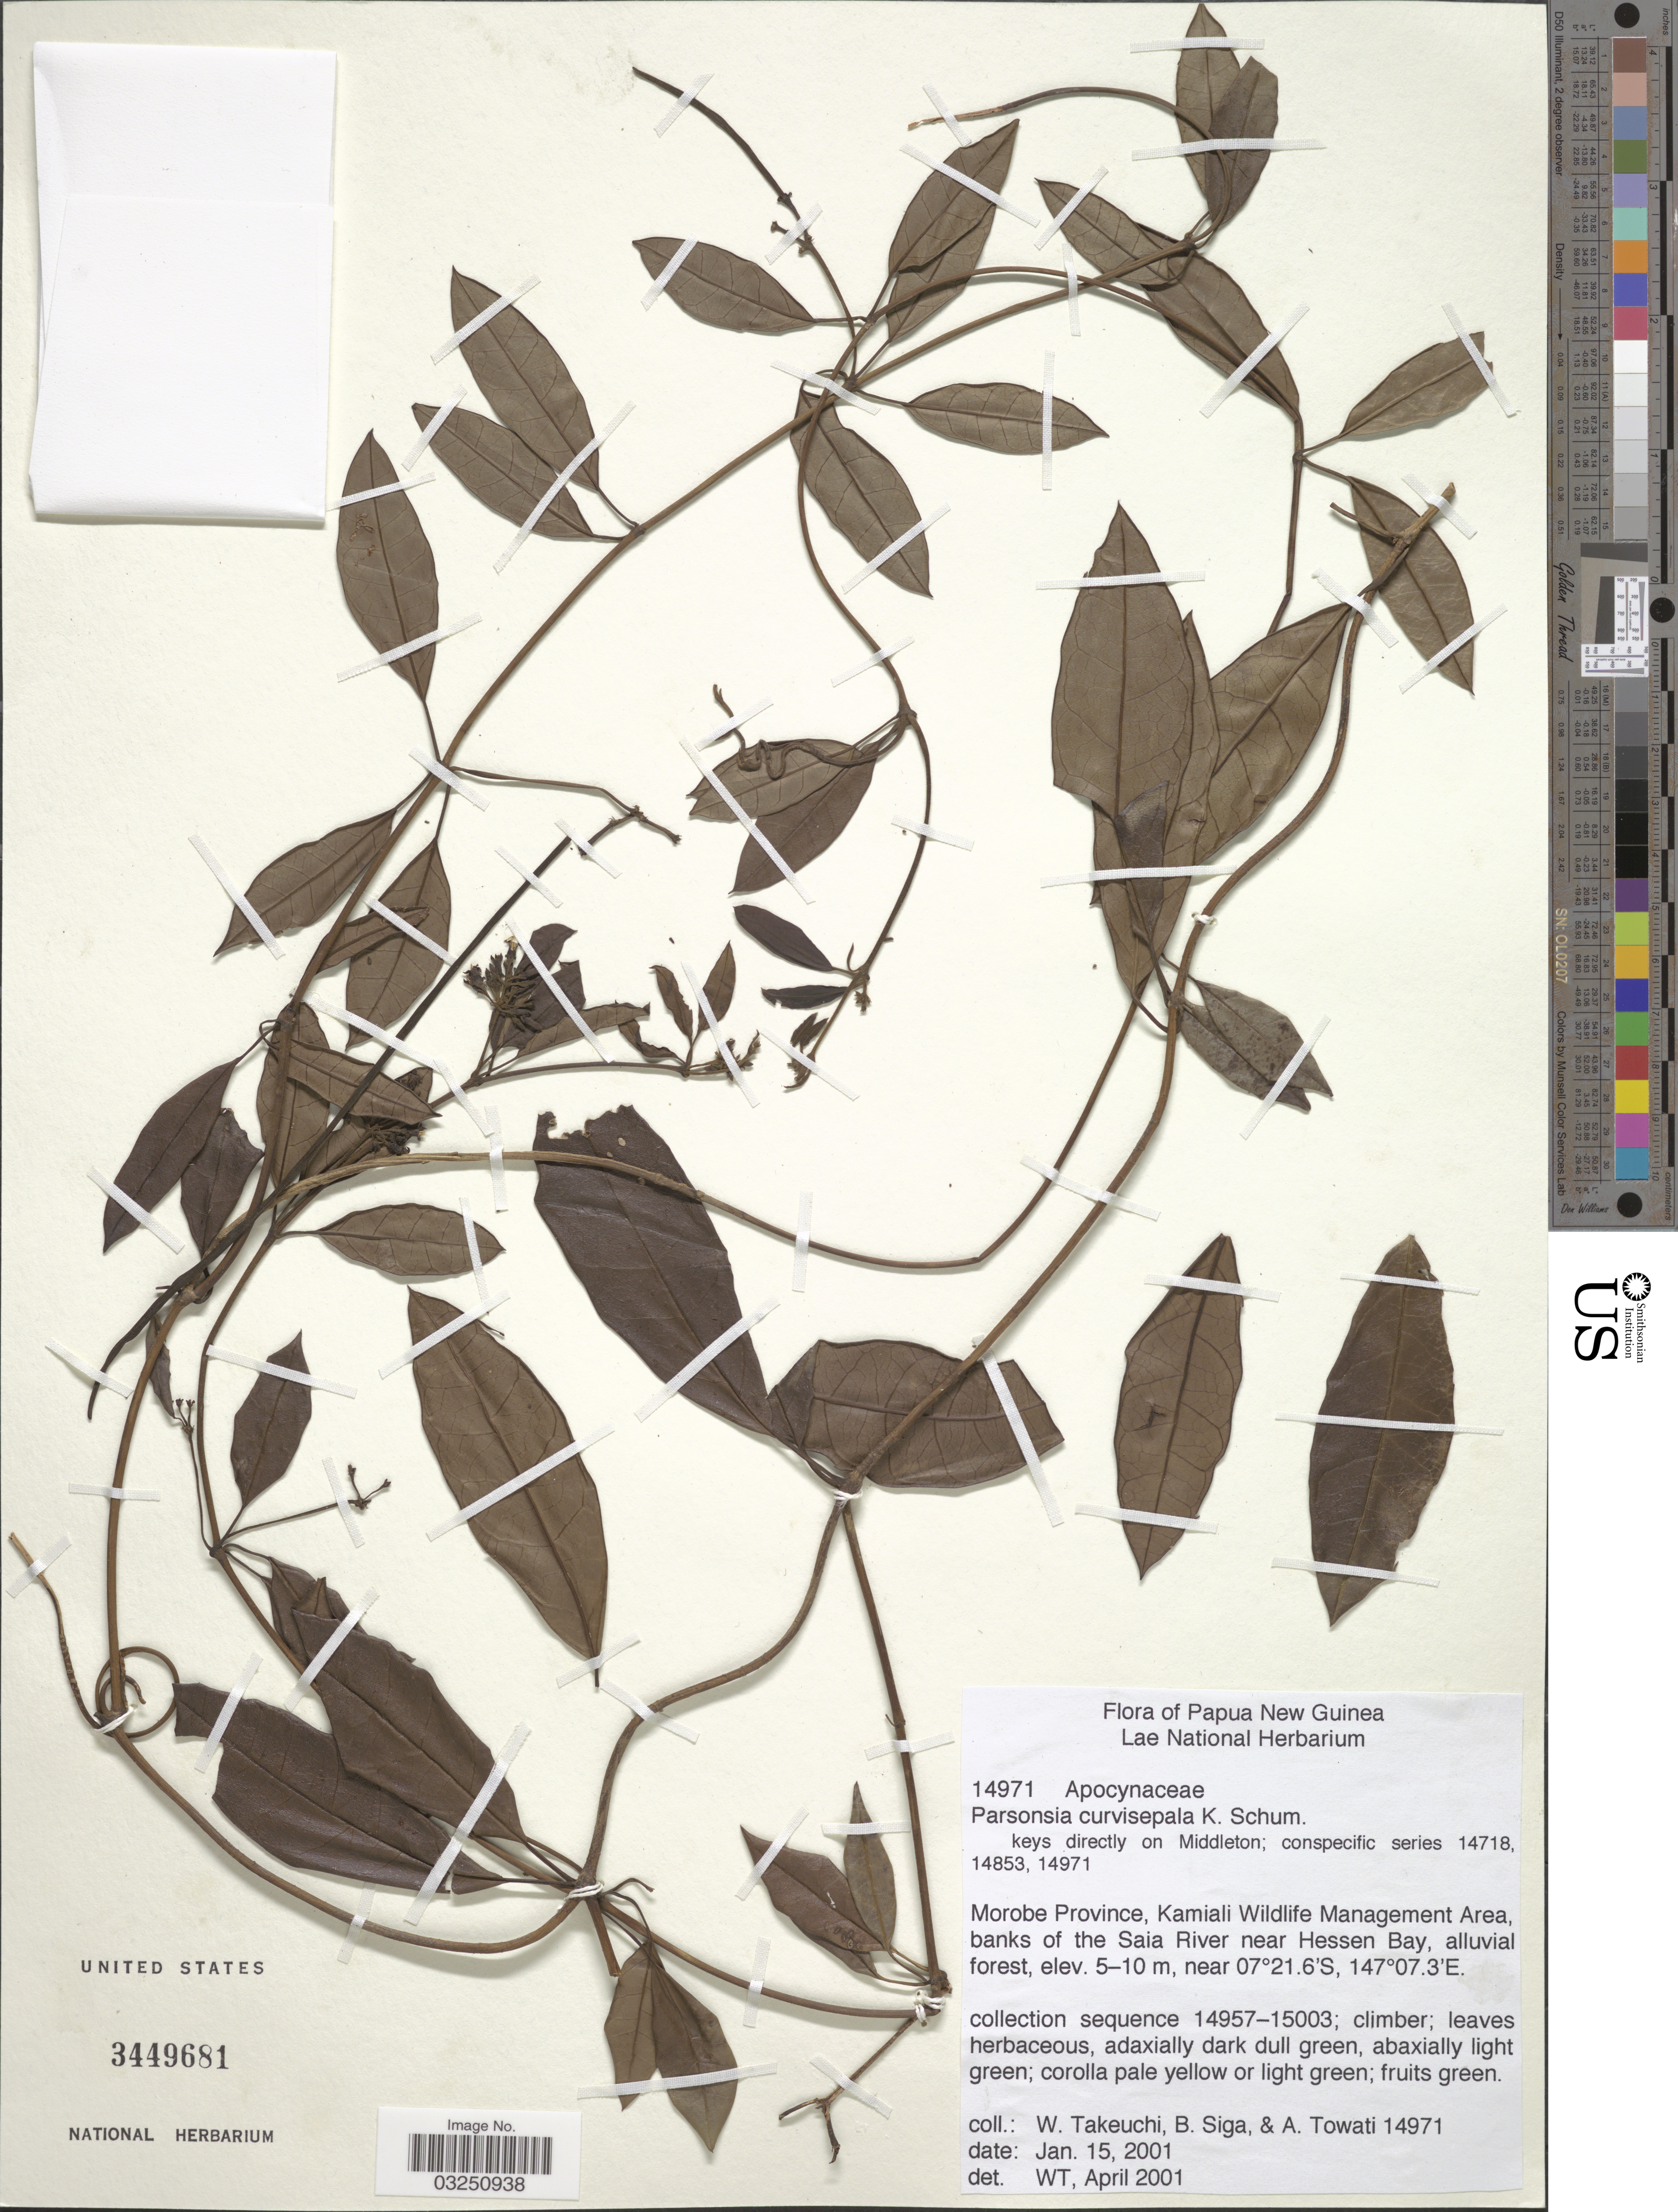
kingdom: Plantae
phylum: Tracheophyta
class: Magnoliopsida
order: Gentianales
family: Apocynaceae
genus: Parsonsia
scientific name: Parsonsia curvisepala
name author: K. Schum.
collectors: W. Takeuchi, B. Siga & A. Towati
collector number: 14971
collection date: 2001-01-15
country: Papua New Guinea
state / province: Morobe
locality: Morobe Province, Kamiali Wildlife Management Area, banks of the Saia River near Hessen Bay, alluvial forest.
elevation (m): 5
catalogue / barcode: US 3449681